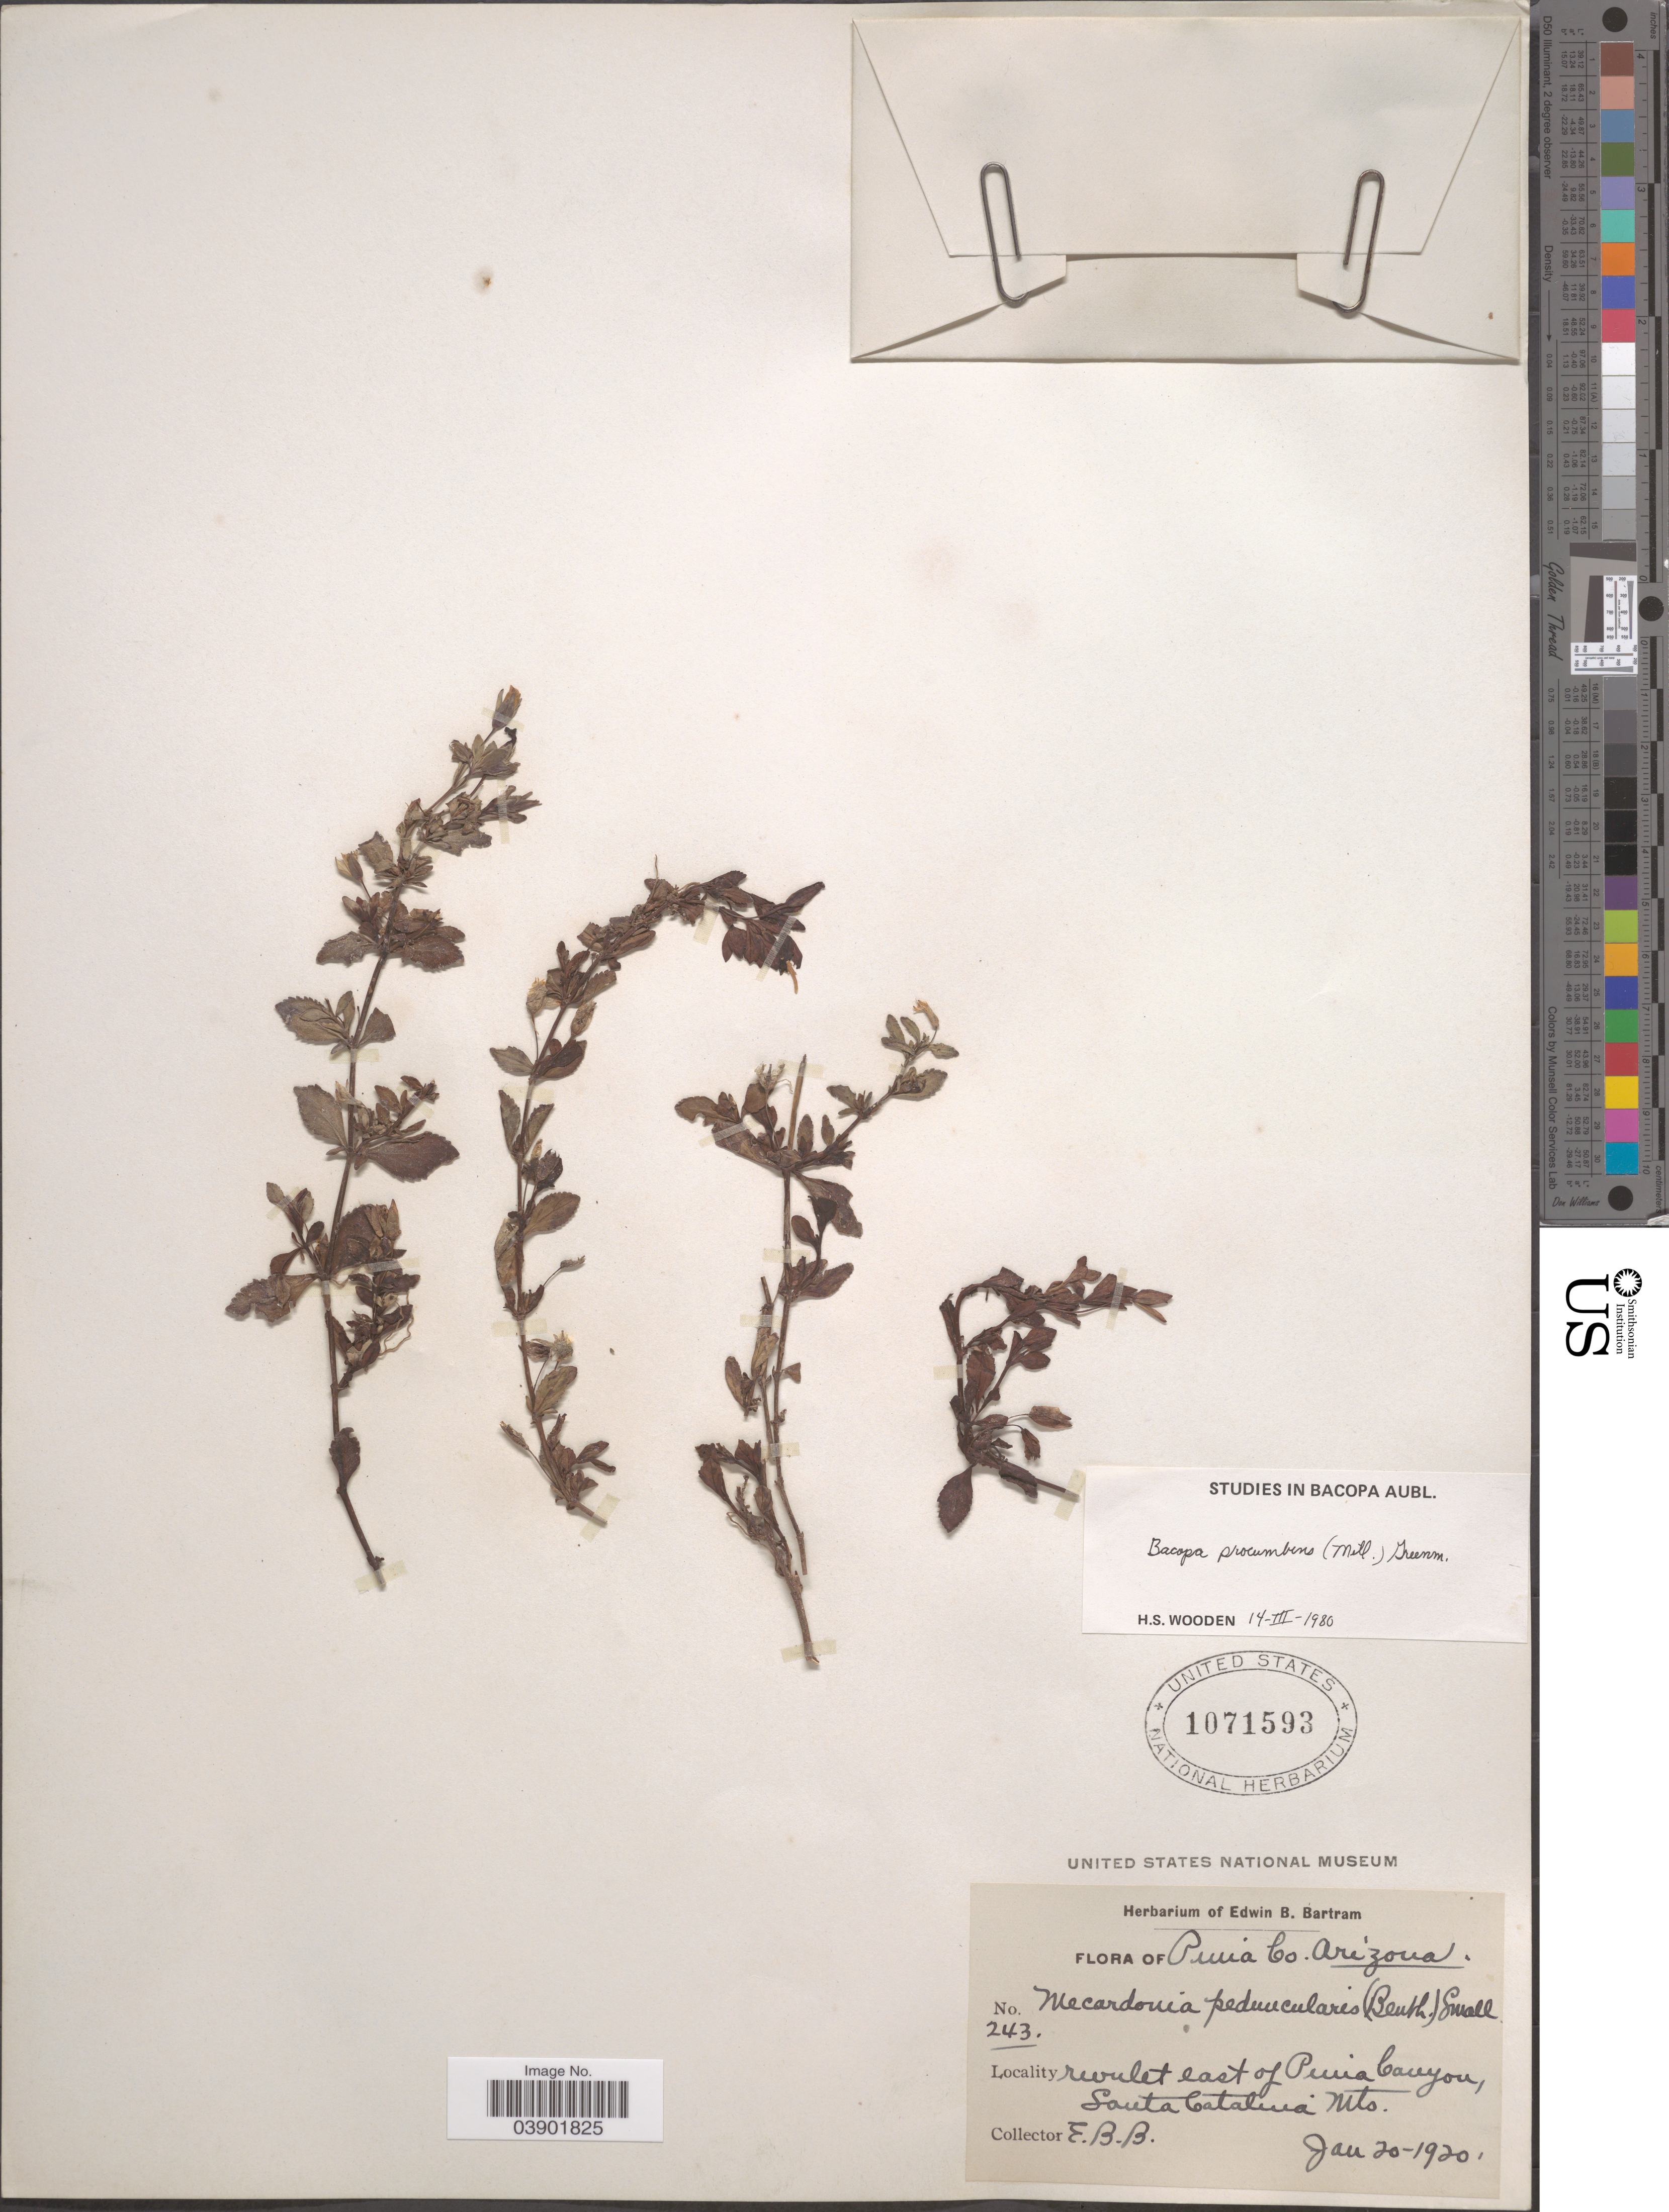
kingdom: Plantae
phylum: Tracheophyta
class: Magnoliopsida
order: Lamiales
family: Plantaginaceae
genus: Bacopa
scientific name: Bacopa procumbens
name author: (Mill.) Greenm.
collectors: E. B. Bartram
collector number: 243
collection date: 1920-01-20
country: United States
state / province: Arizona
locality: Pima Co. Rivulet east of Pima Canyon, Santa Catalina Mts.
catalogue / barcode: US 1071593